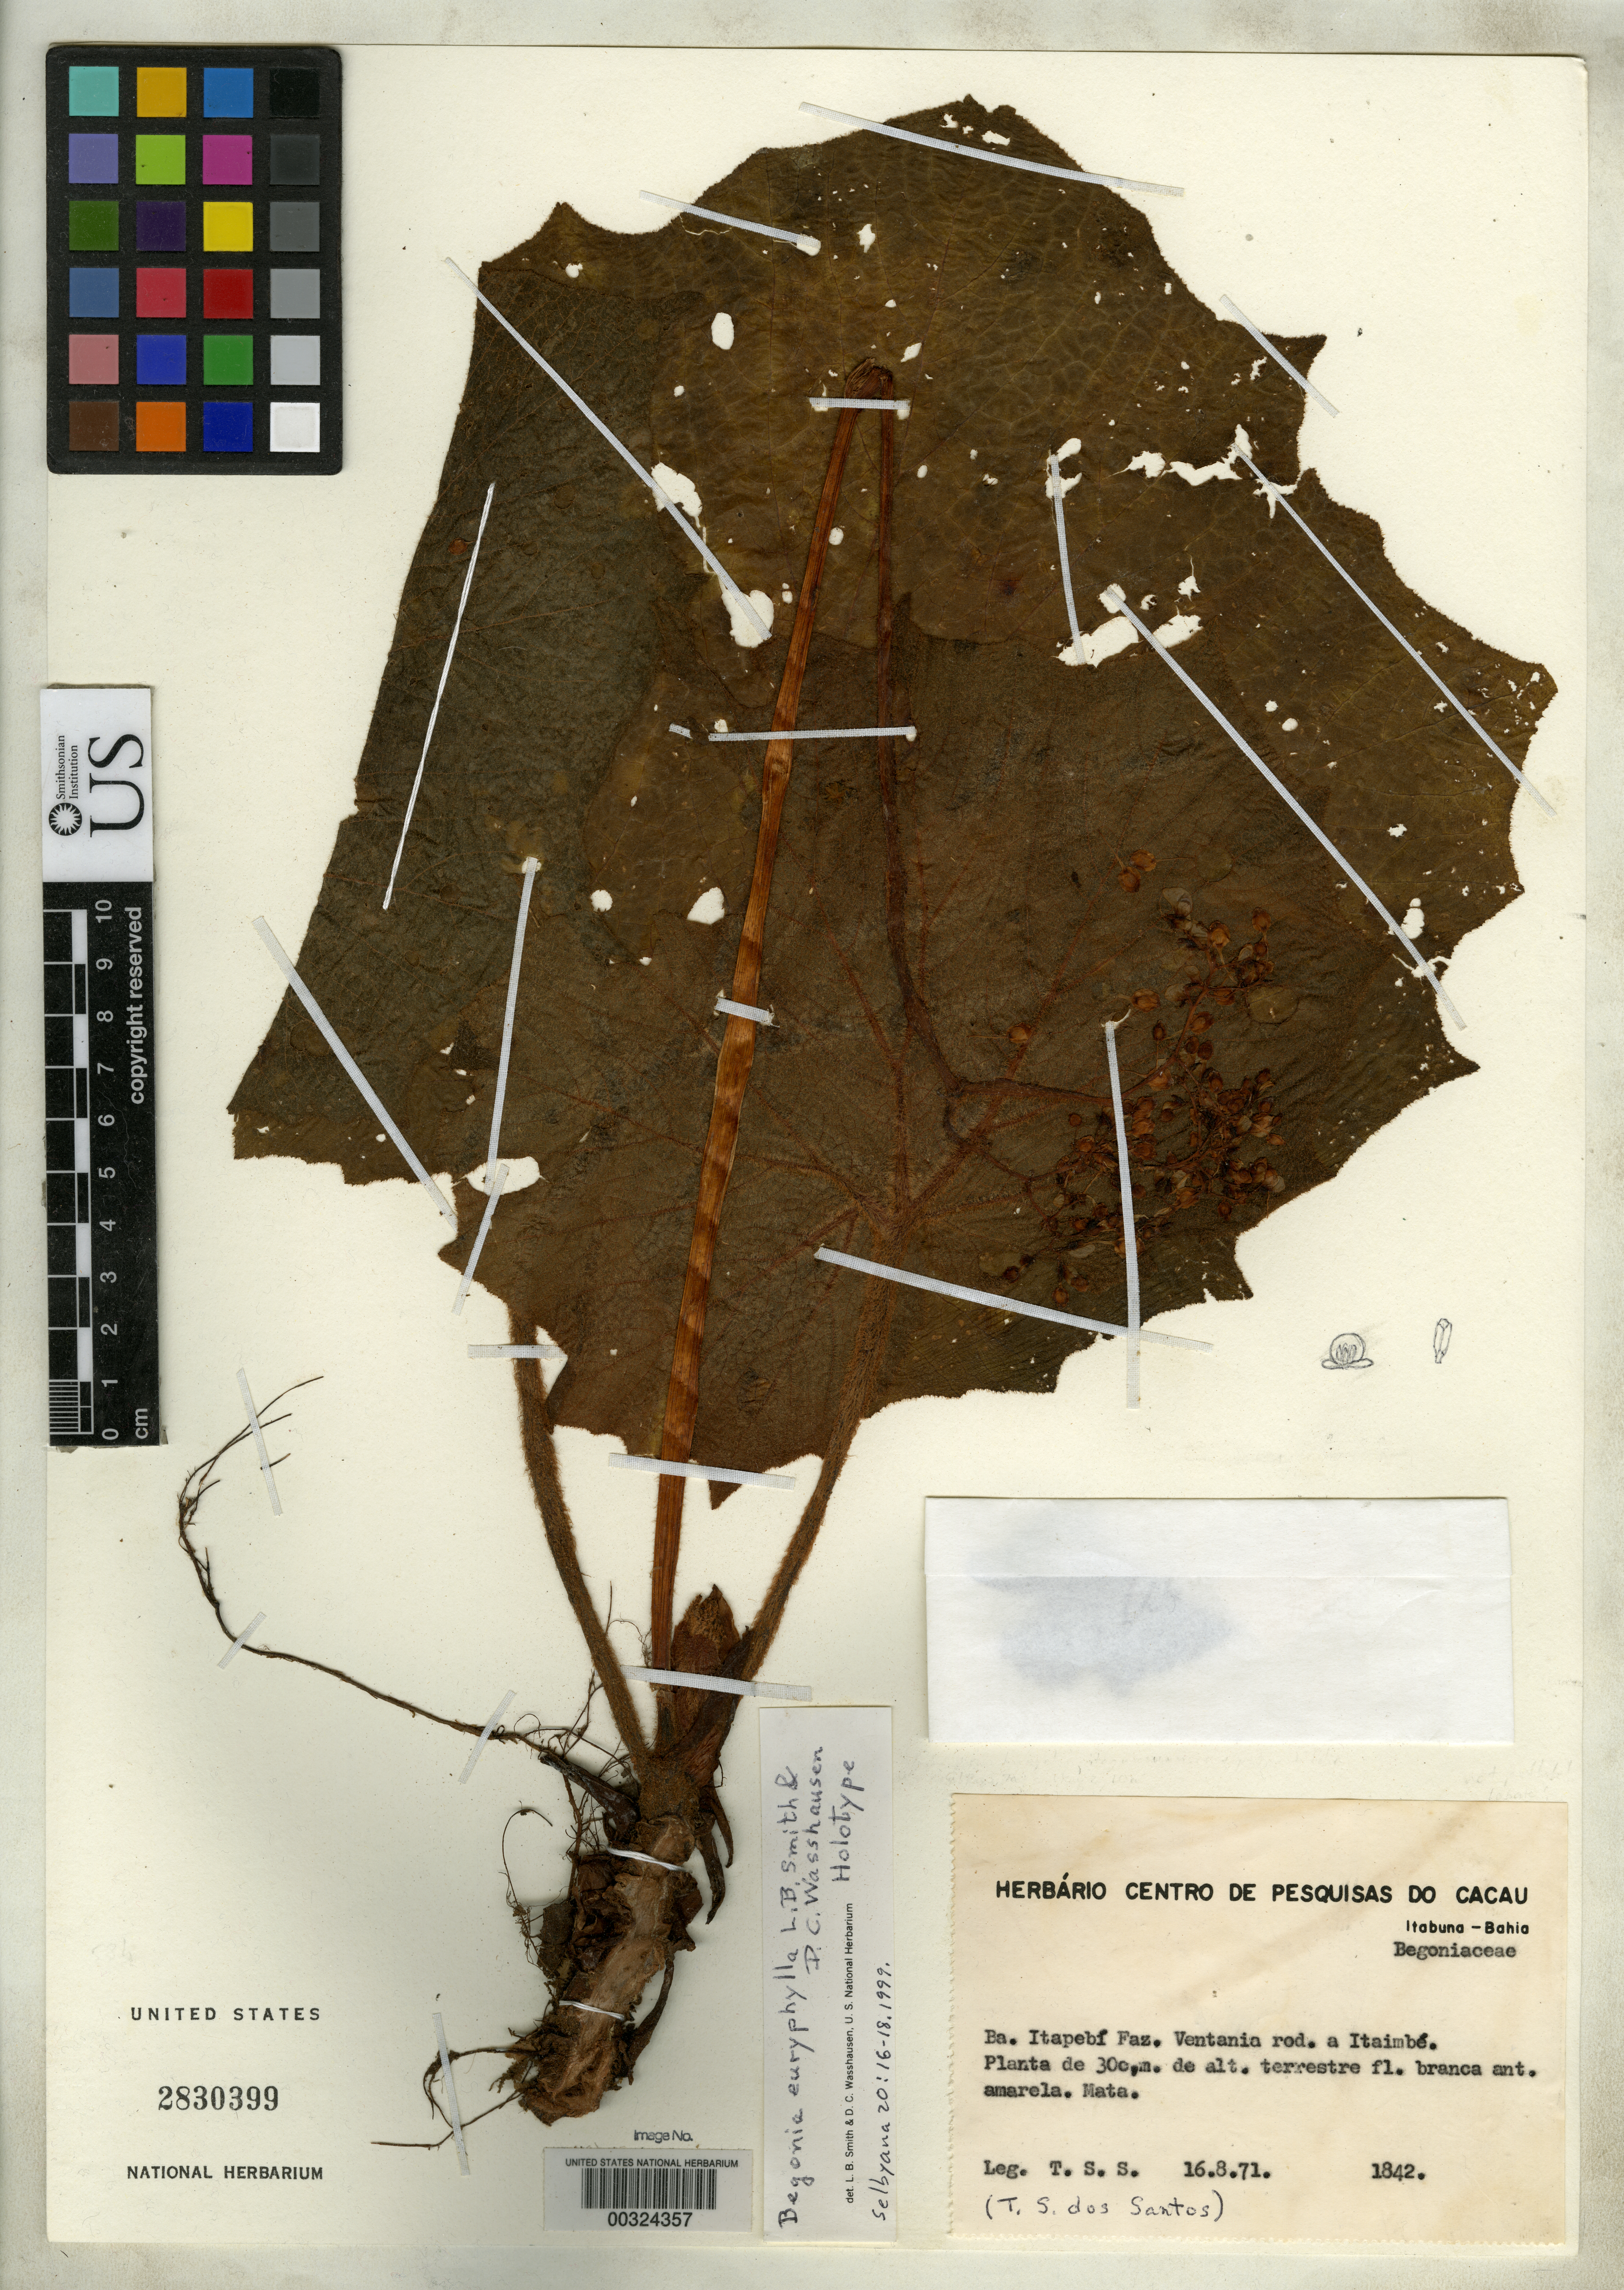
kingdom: Plantae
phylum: Tracheophyta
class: Magnoliopsida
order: Cucurbitales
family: Begoniaceae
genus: Begonia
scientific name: Begonia euryphylla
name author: L.B. Sm. ex S.F. Sm. & Wassh.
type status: Holotype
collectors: T. S. Santos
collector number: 1842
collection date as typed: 16 Aug 1971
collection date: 1971-08-16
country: Brazil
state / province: Bahia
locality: Itapebi Faz. Ventania Rod. Aitaimbe.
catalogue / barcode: US 2830399